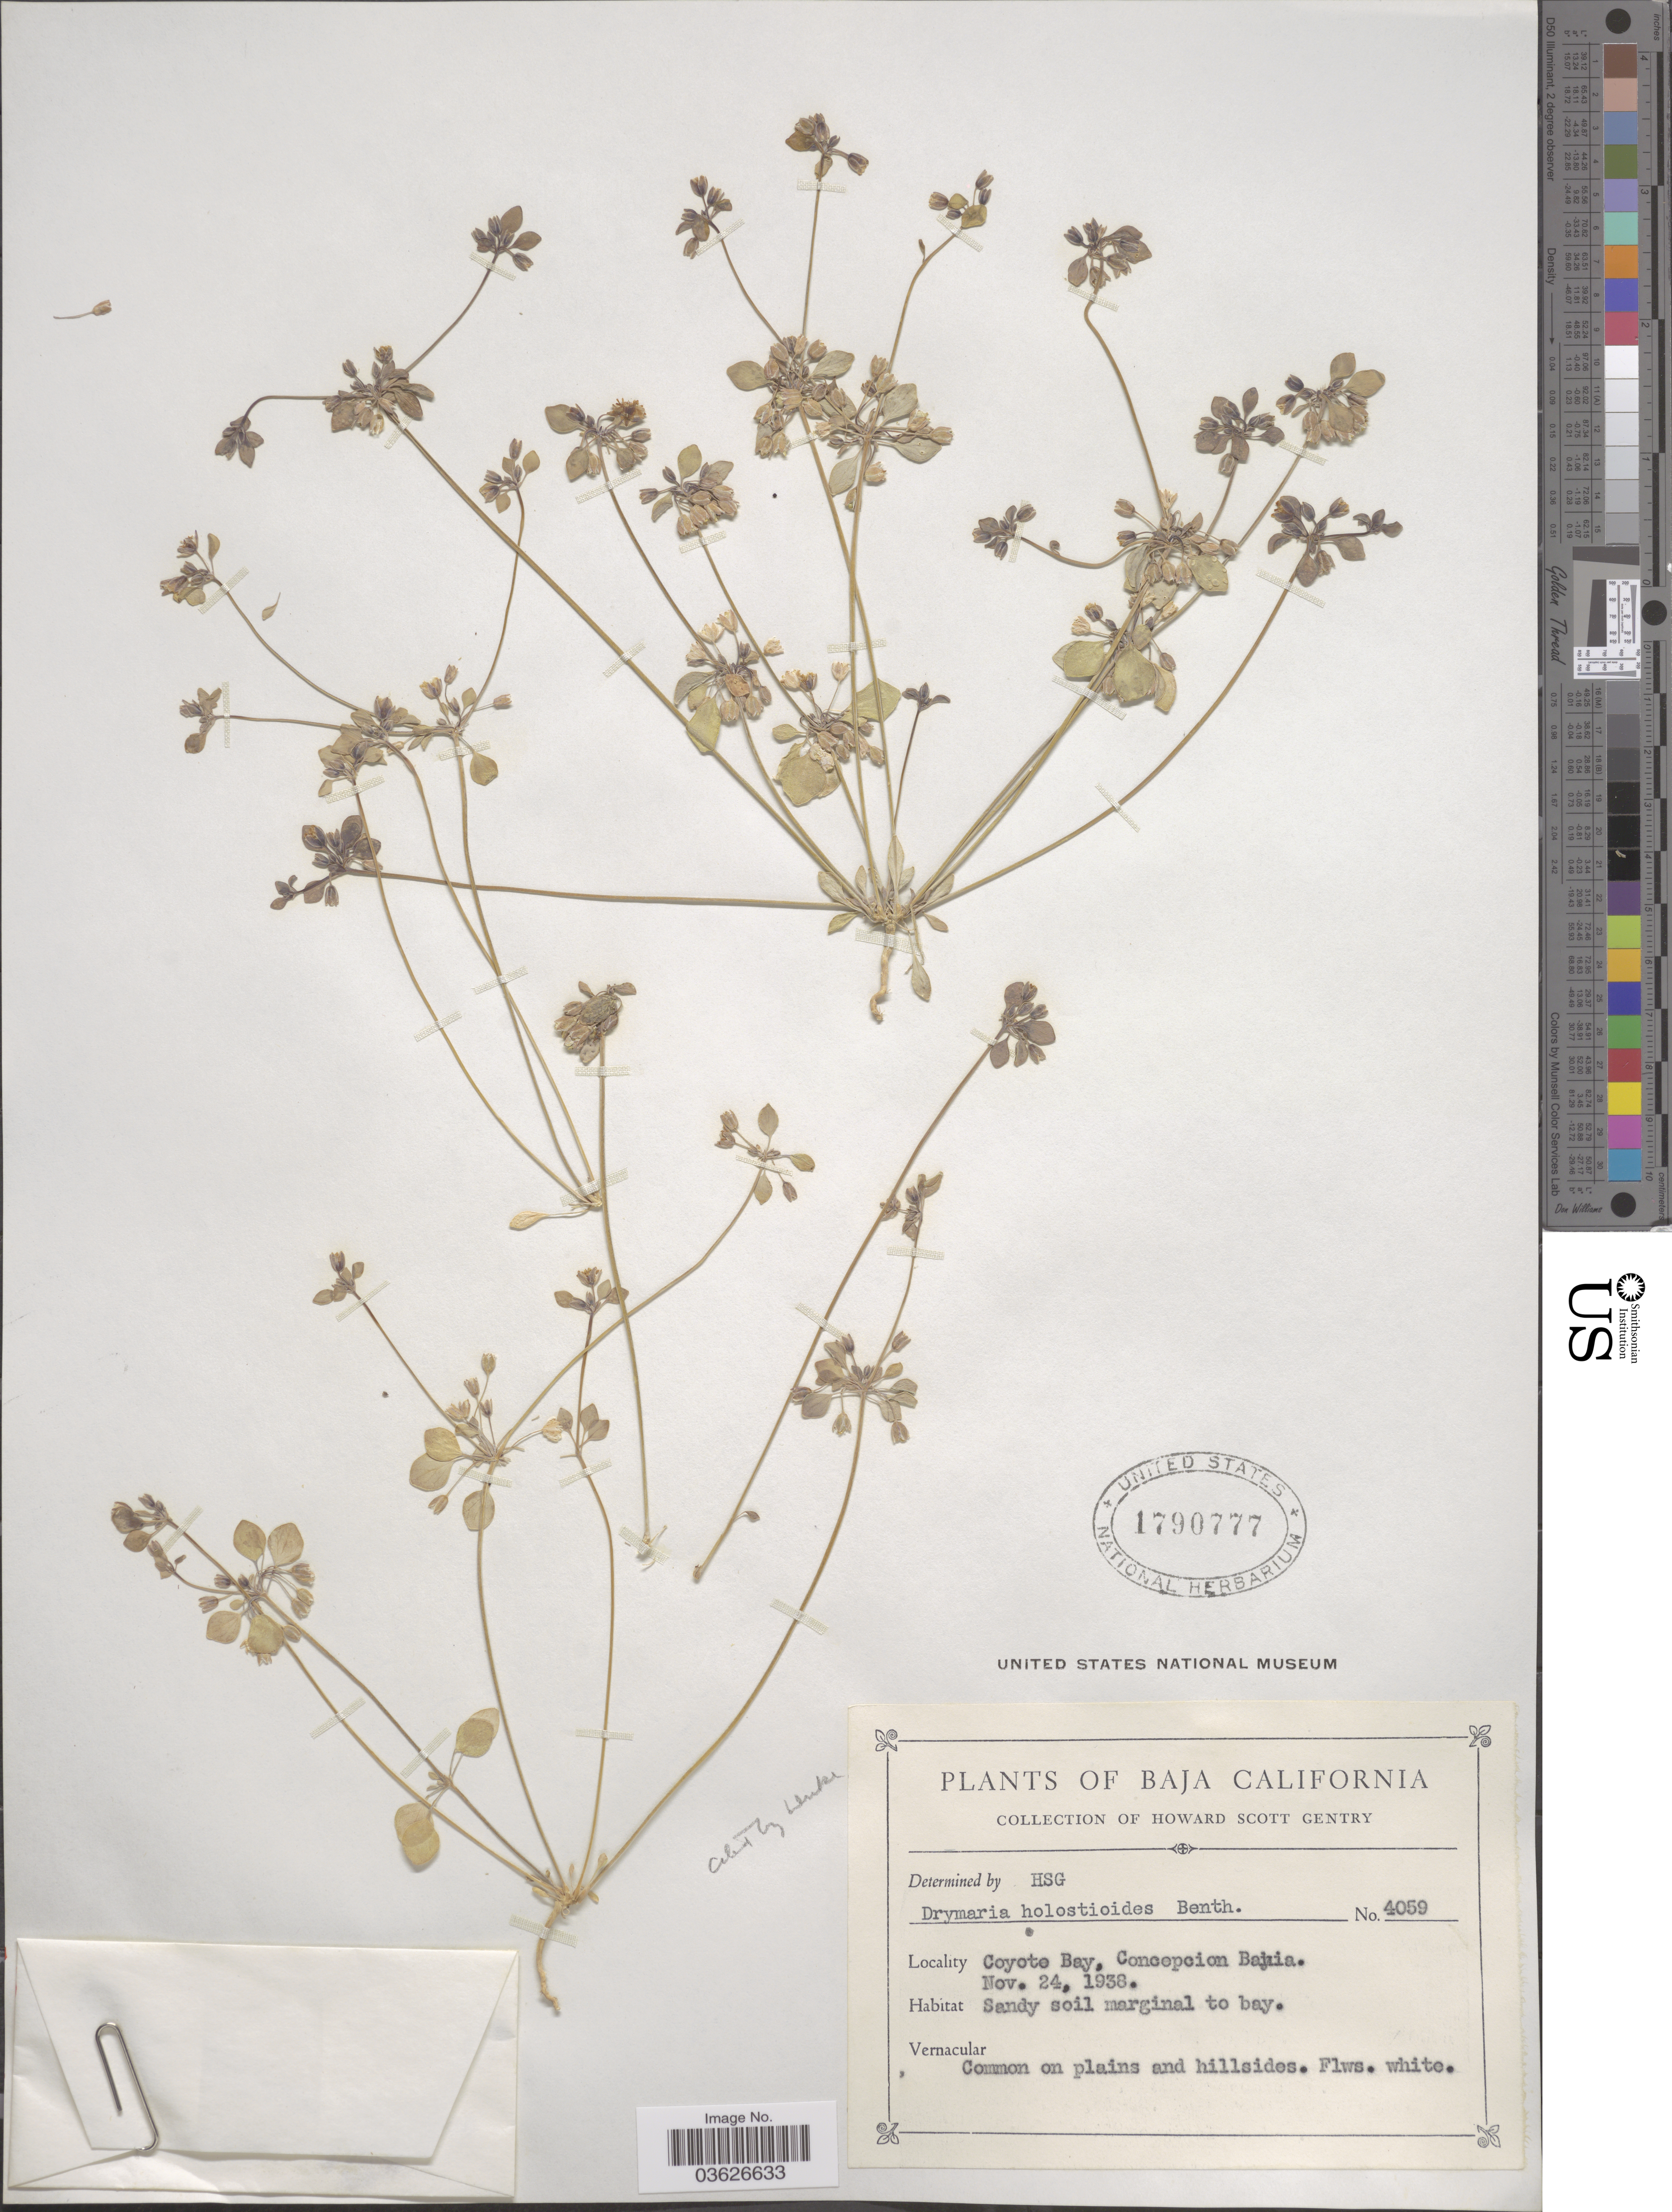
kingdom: Plantae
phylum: Tracheophyta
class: Magnoliopsida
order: Caryophyllales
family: Caryophyllaceae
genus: Drymaria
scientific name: Drymaria holosteoides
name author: Benth.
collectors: H. S. Gentry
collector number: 4059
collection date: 1938-11-24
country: Mexico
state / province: Baja California Sur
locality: Coyote Bay, Concepcion Bahia.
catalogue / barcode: US 1790777